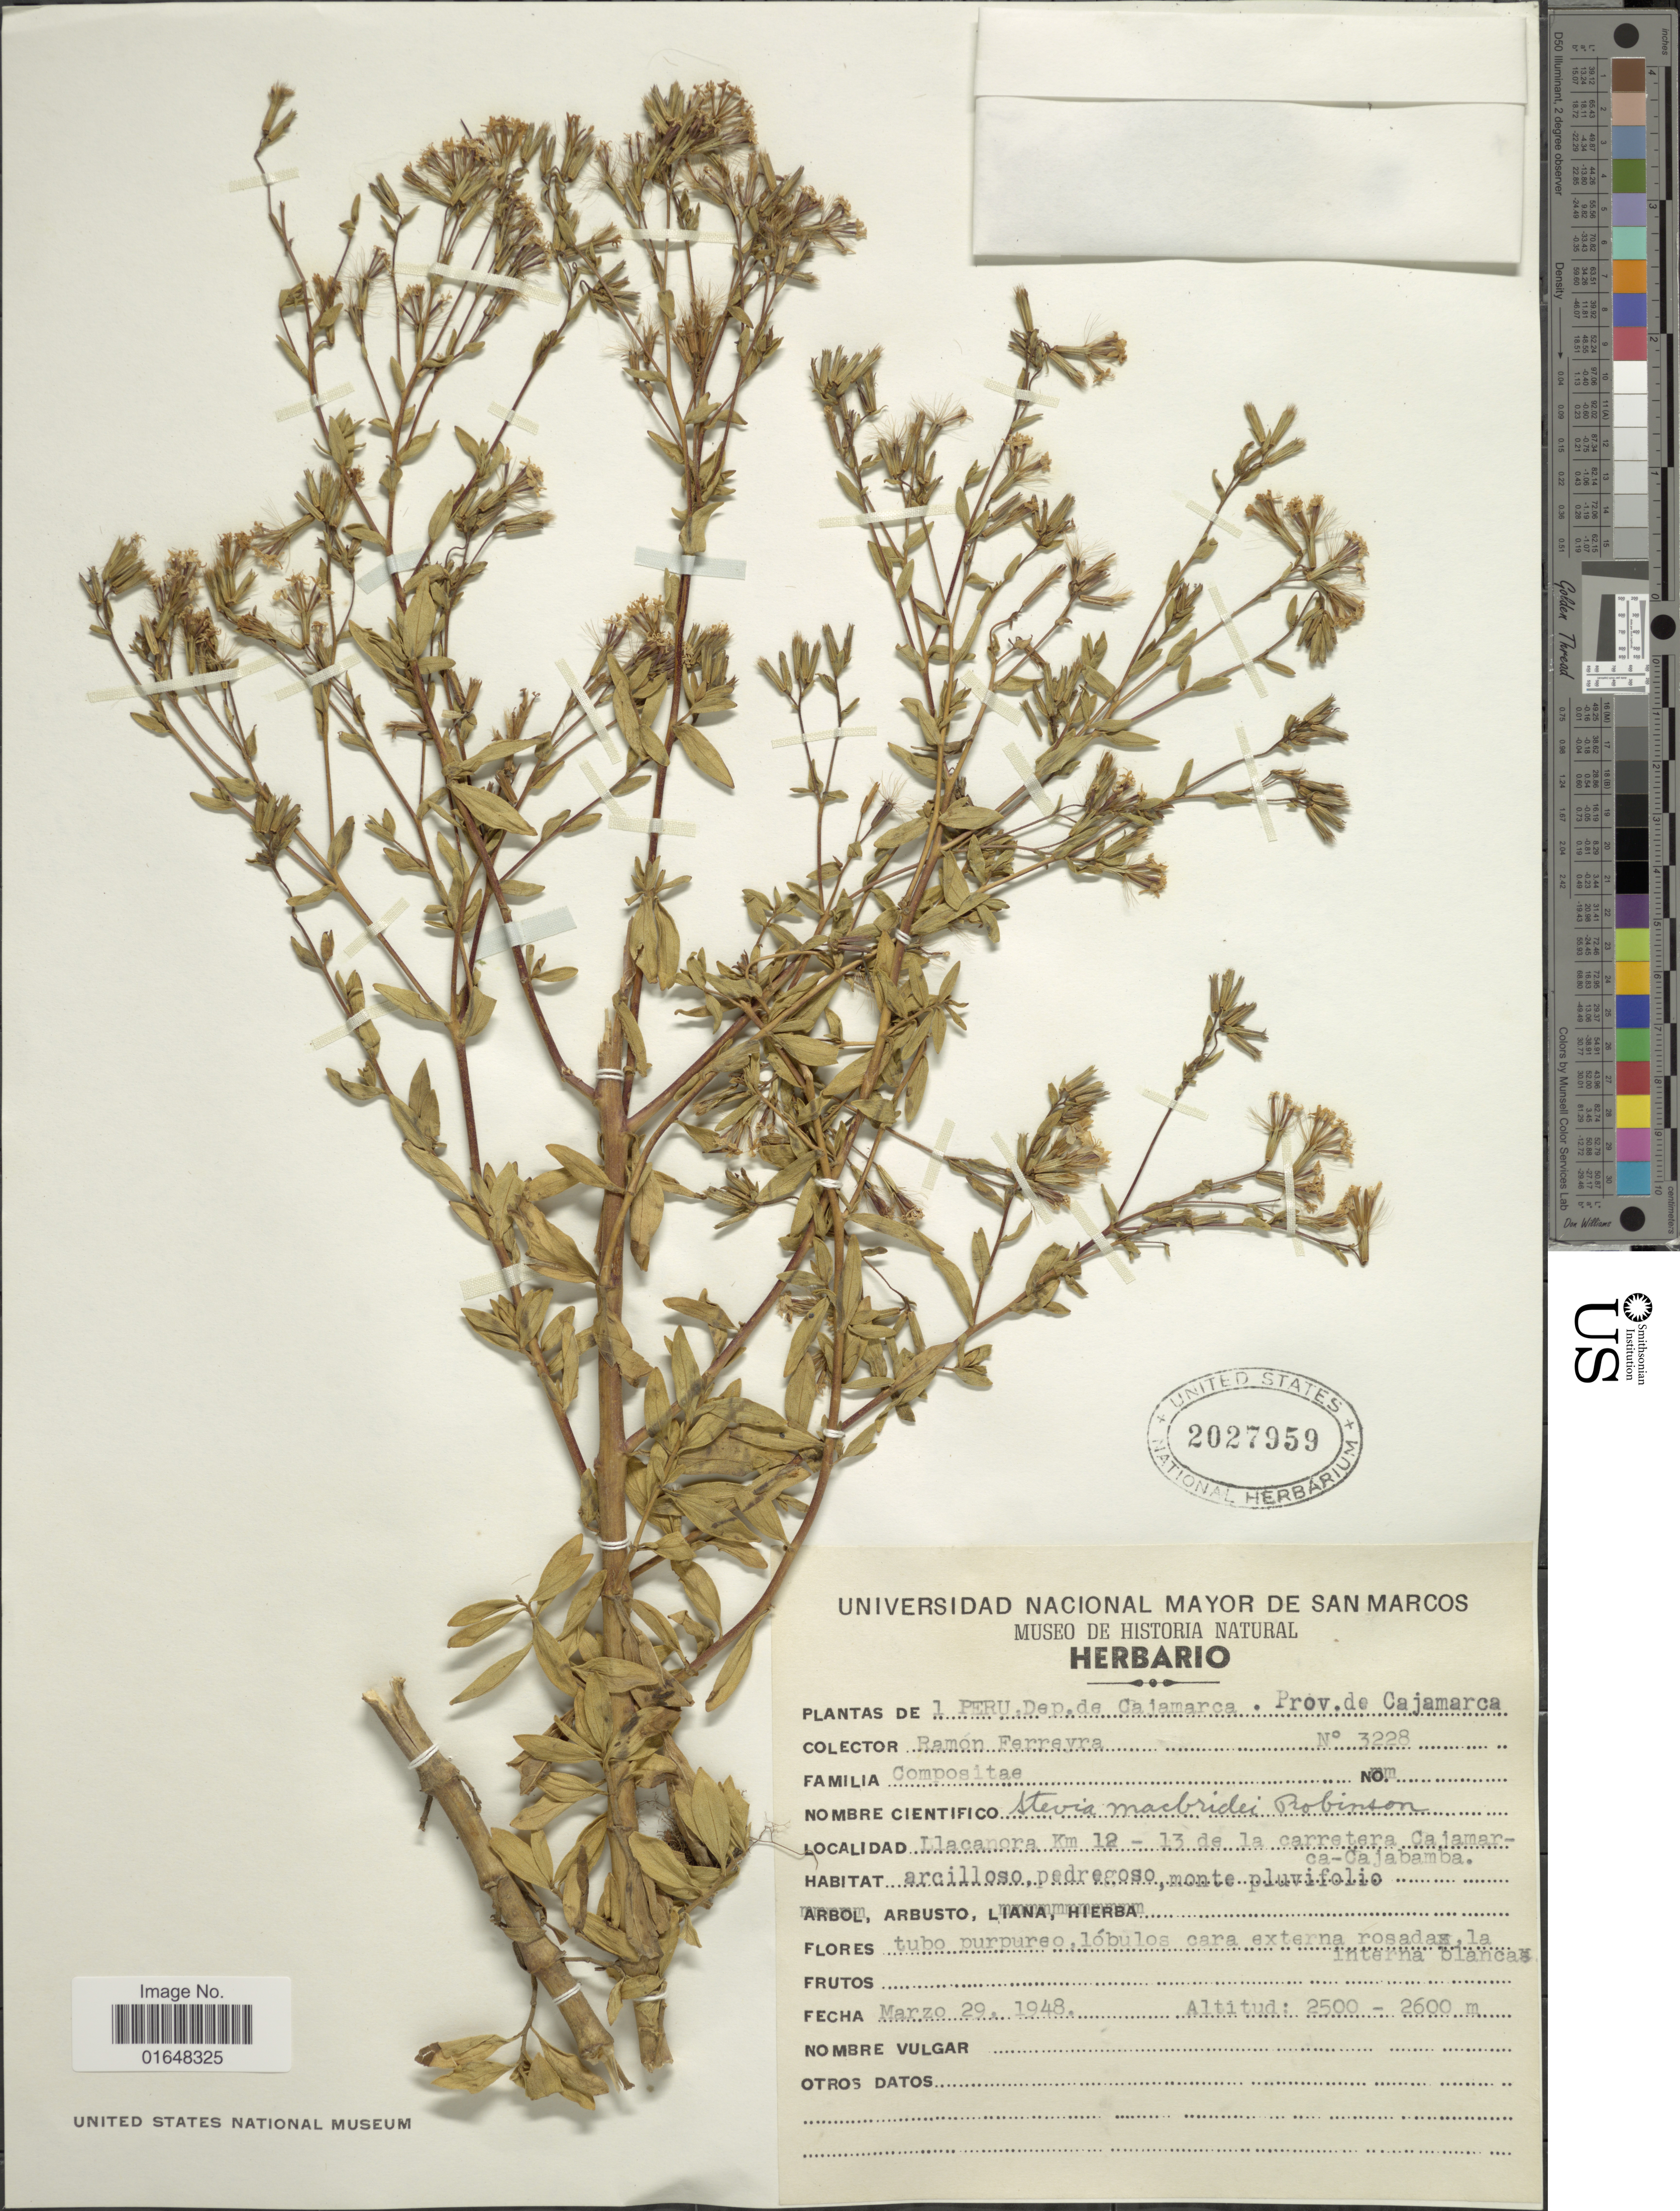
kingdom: Plantae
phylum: Tracheophyta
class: Magnoliopsida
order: Asterales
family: Asteraceae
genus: Stevia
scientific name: Stevia macbridei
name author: B.L. Rob.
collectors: R. A. Ferreyra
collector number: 3228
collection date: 1948-03-29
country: Peru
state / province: Cajamarca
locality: Dep. de Cajamarca. Prov. de Cajamarca. Llacanora Km 12-13 de la carretera Cajamarca-Cajamba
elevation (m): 2500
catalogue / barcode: US 2027959